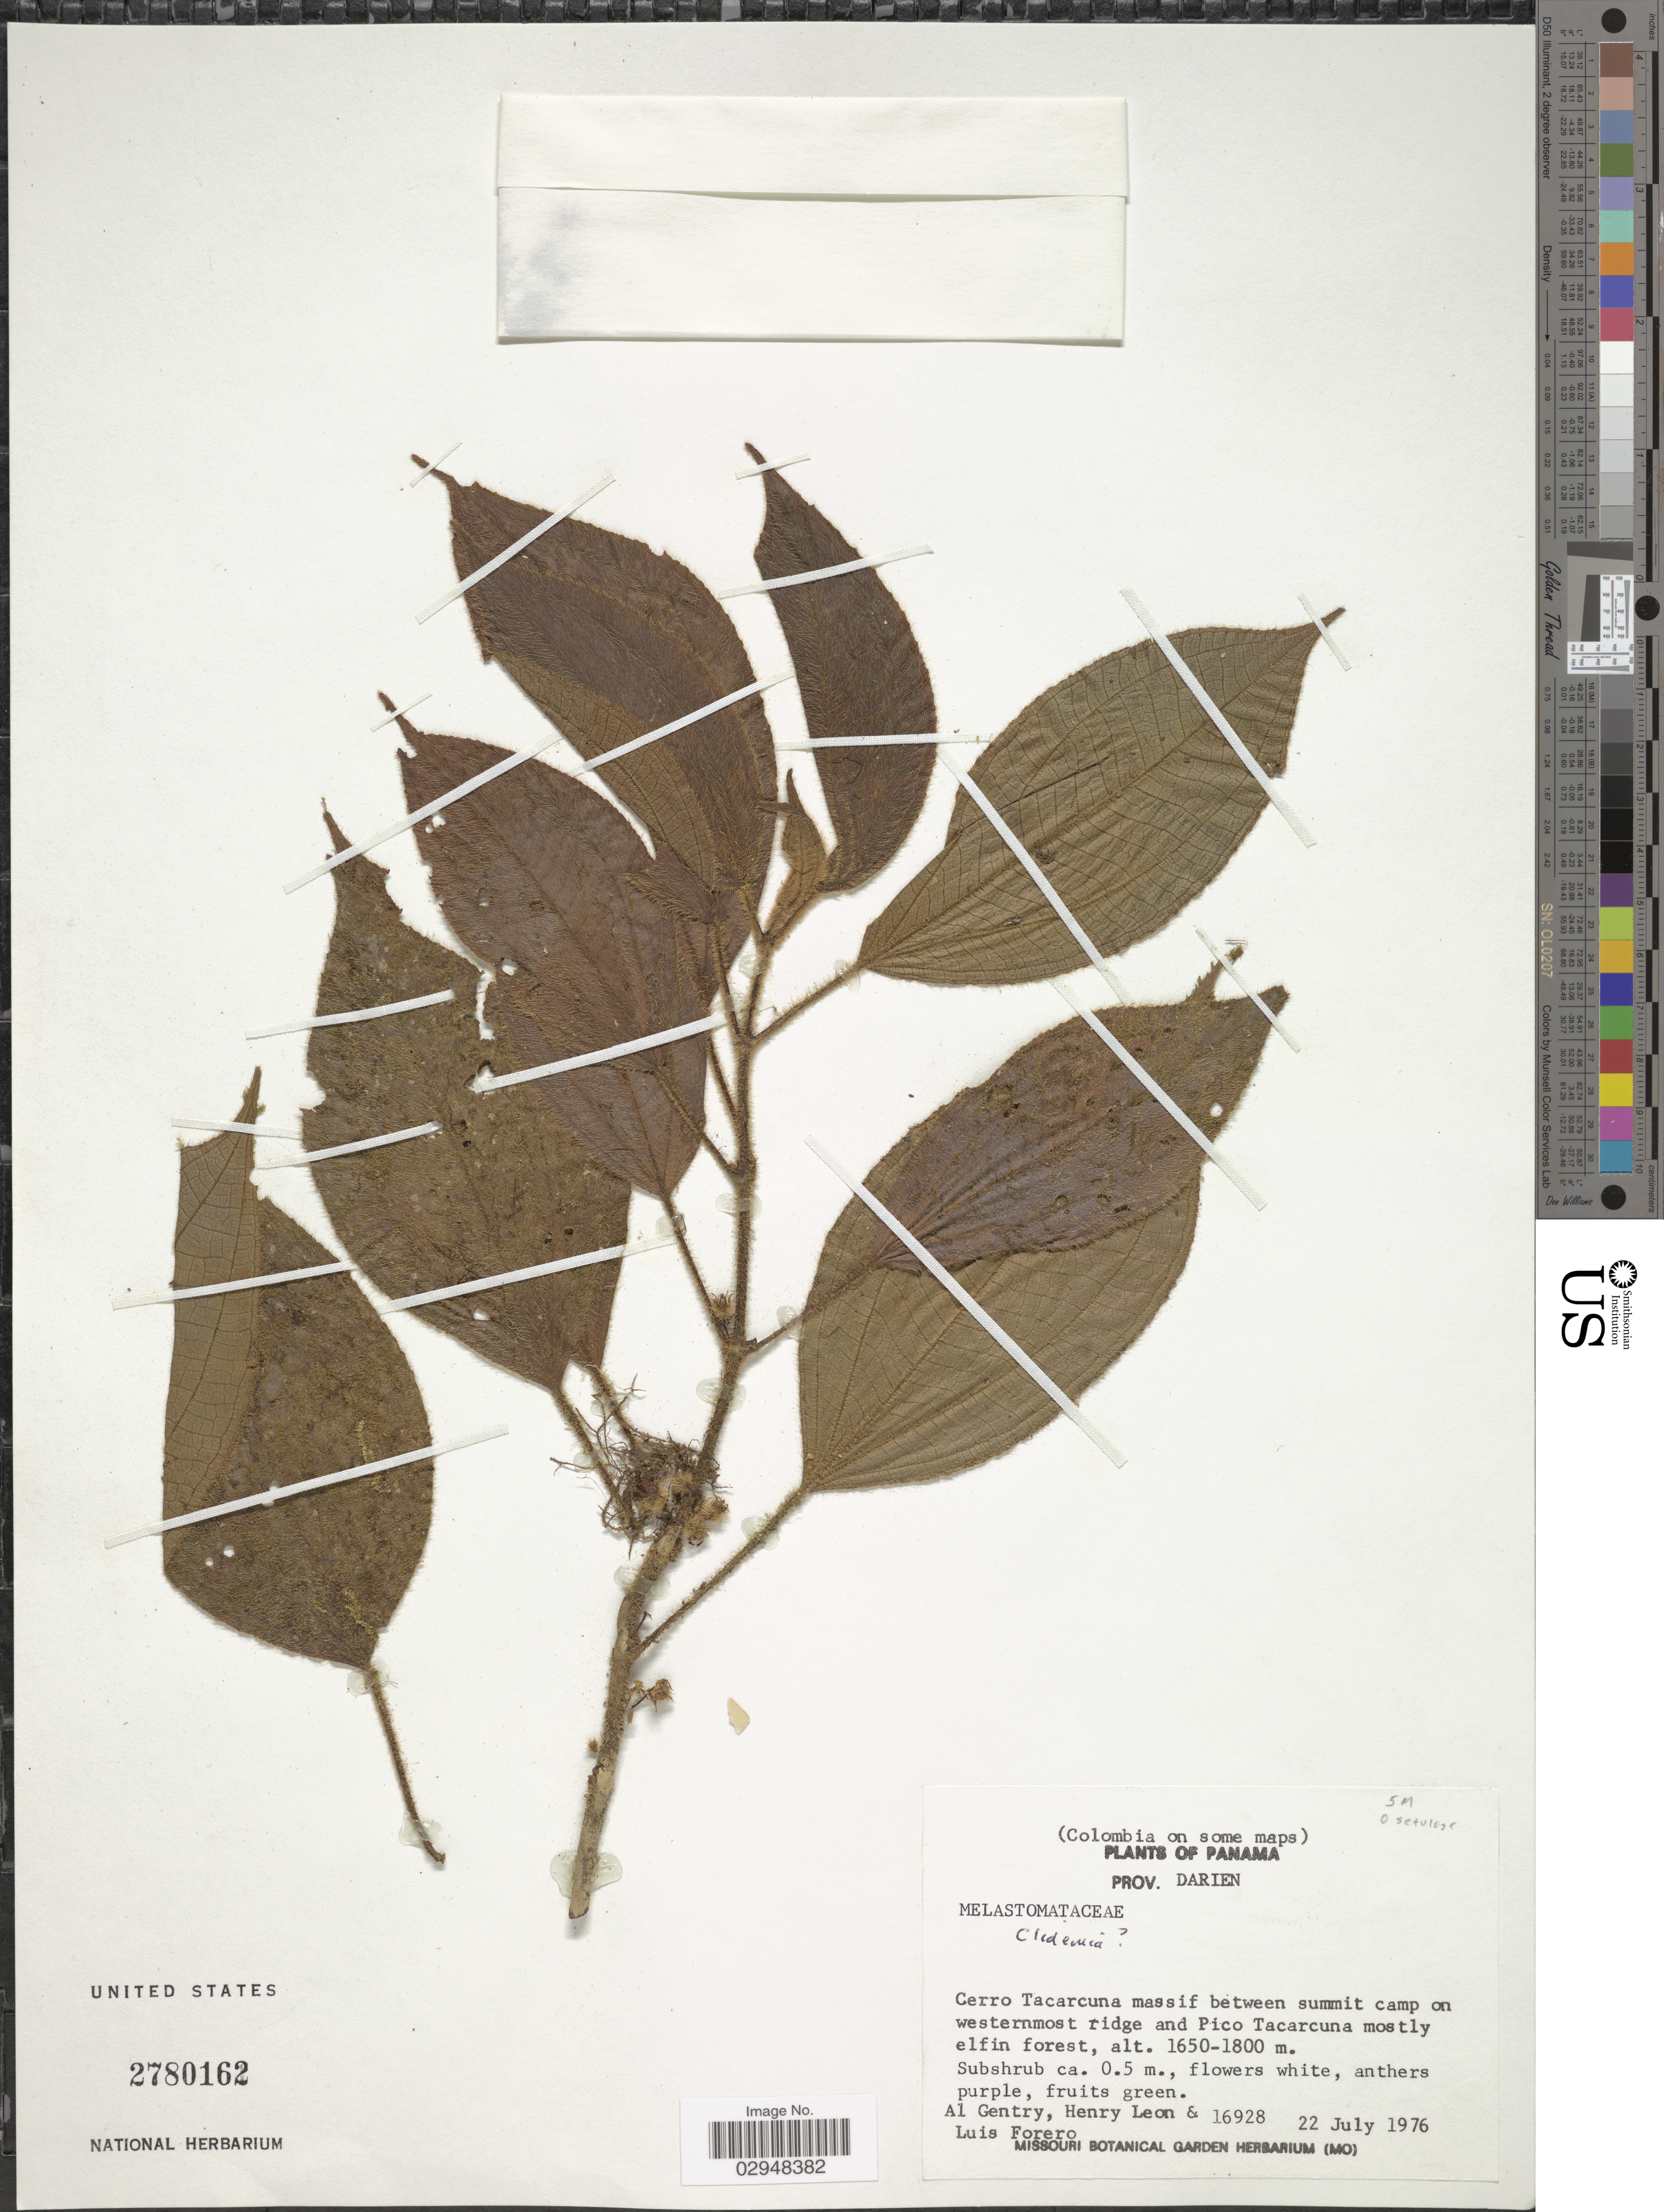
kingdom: Plantae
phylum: Tracheophyta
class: Magnoliopsida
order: Myrtales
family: Melastomataceae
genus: Clidemia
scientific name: Clidemia sp.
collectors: A. H. Gentry, Henry Leon & L. Forero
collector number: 16928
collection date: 1976-07-22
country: Panama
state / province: Darién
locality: Cerro Tacarcuna massif between summit camp on westernmost ridge and Pico Tacarcuna mostly elfin forest.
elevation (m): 1650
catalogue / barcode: US 2780162